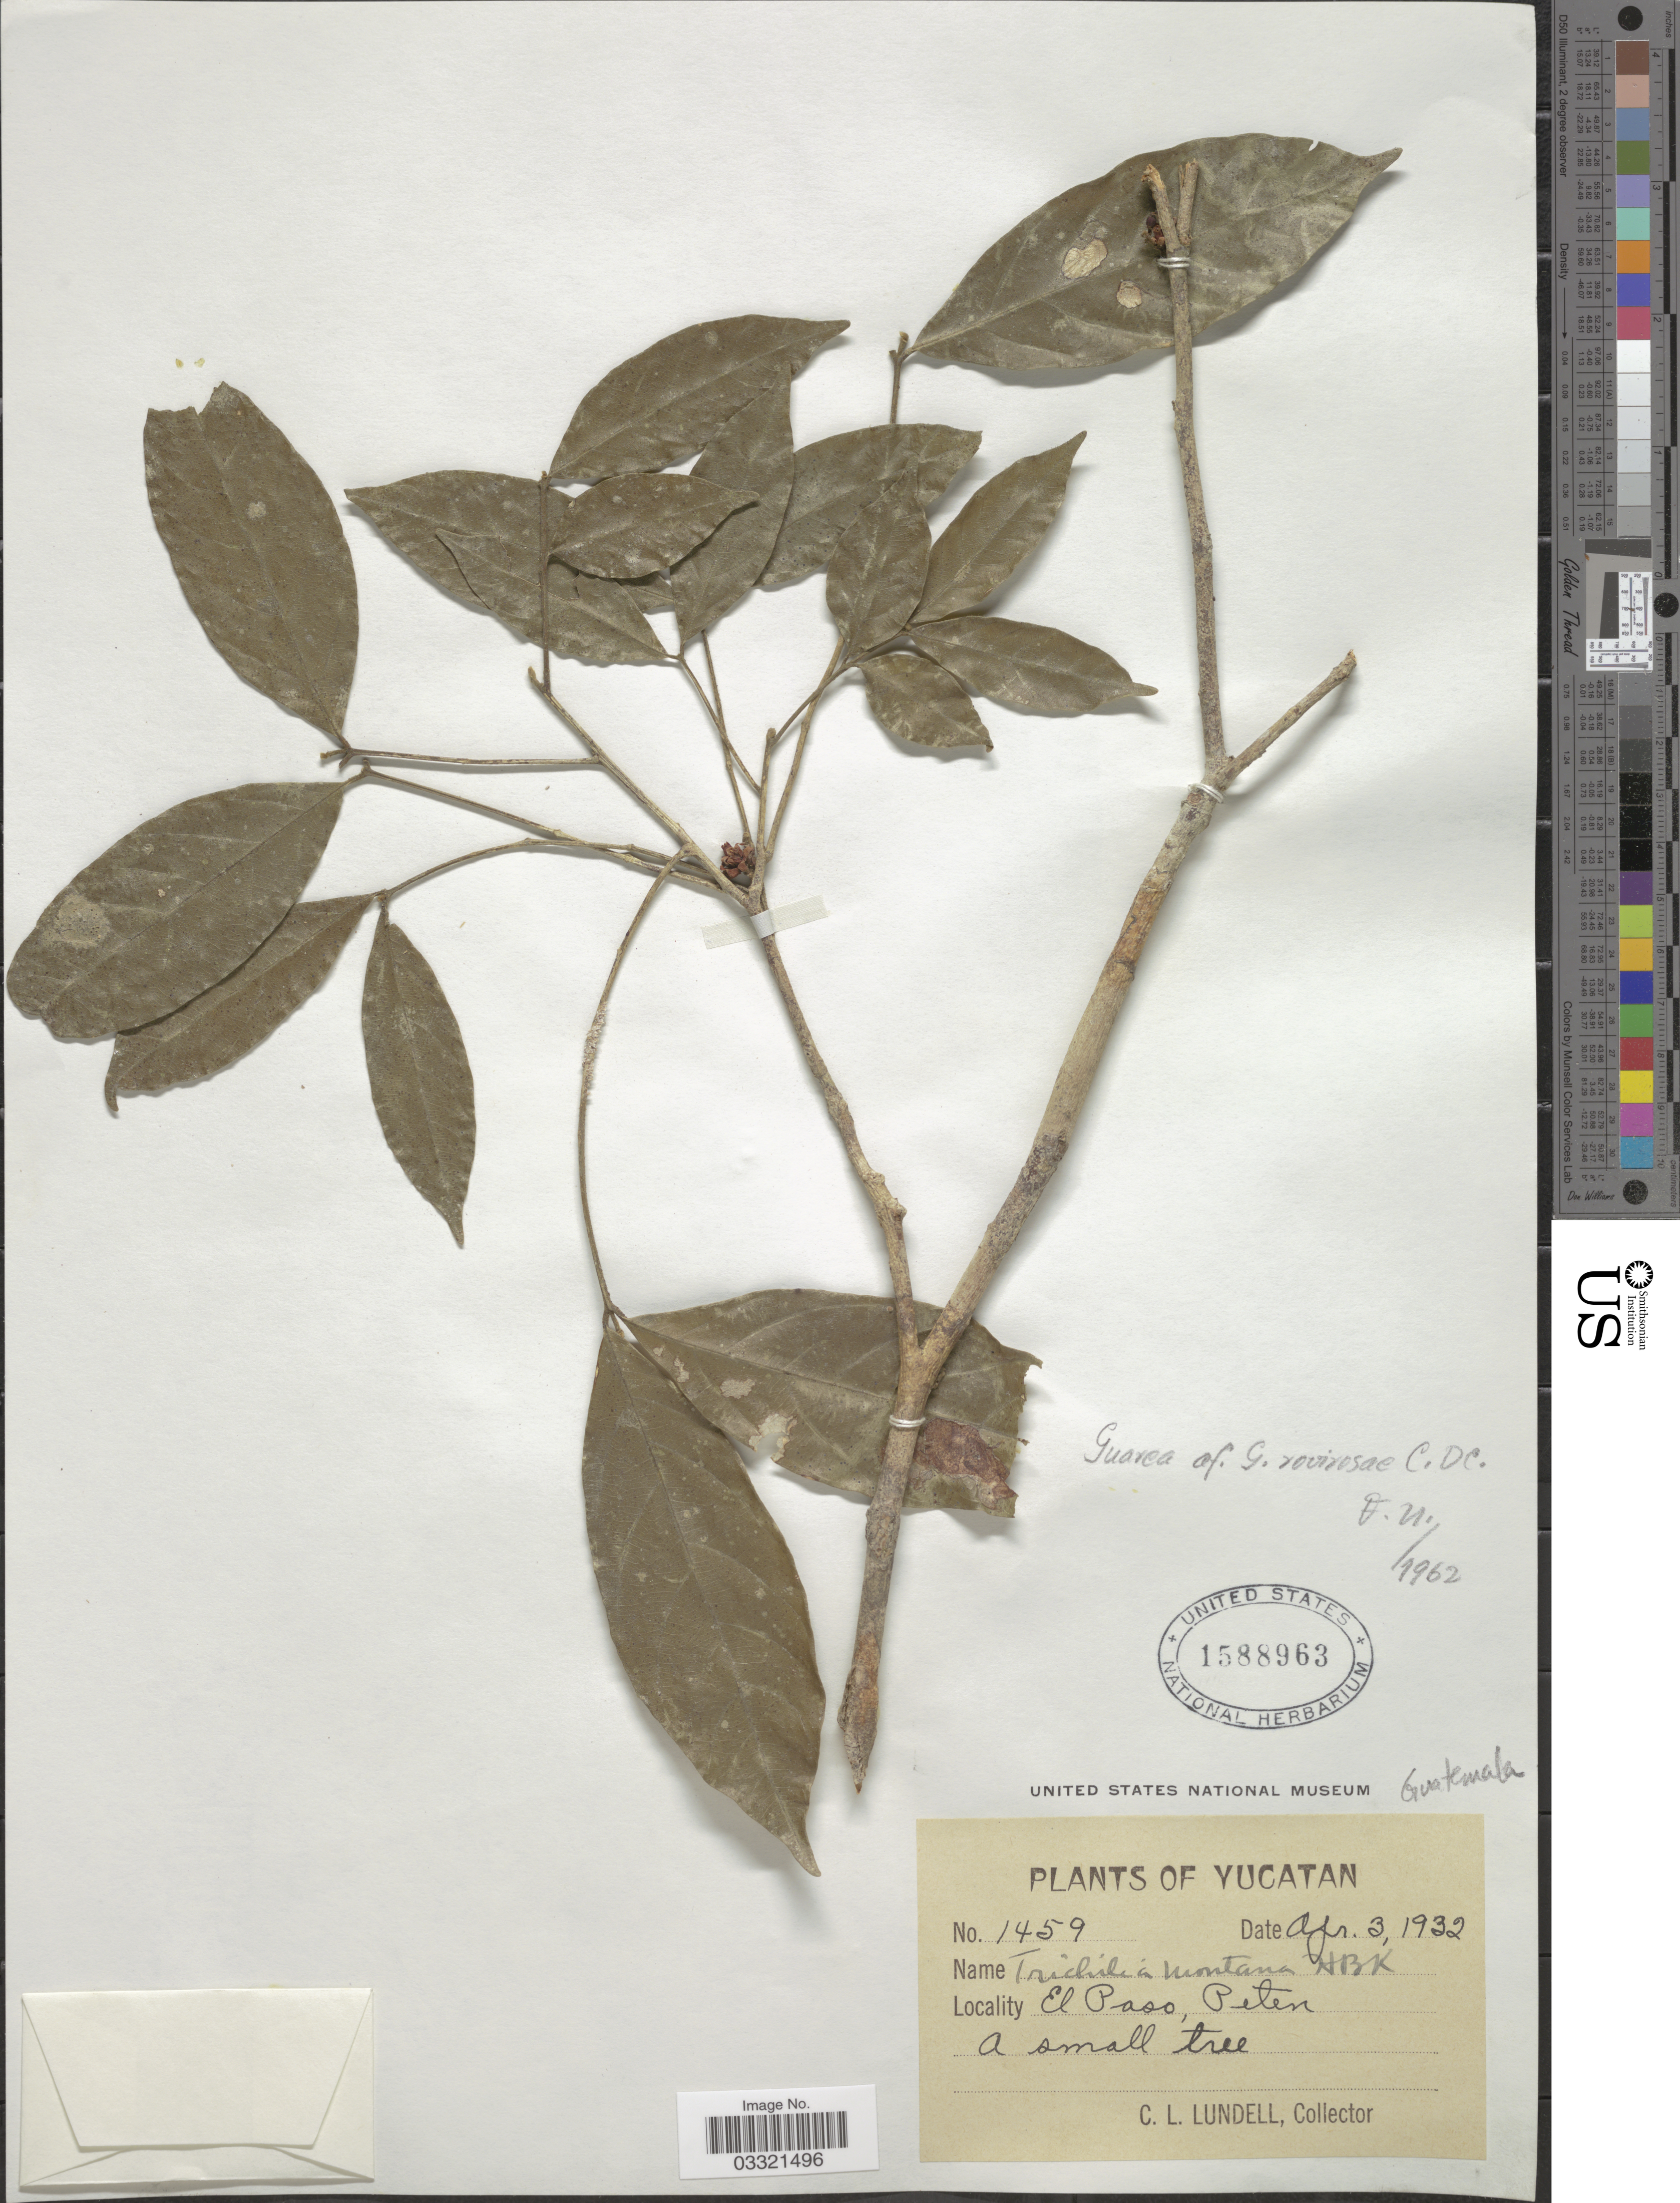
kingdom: Plantae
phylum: Tracheophyta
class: Magnoliopsida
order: Sapindales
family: Meliaceae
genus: Guarea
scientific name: Guarea rovirosae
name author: C. DC.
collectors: C. L. Lundell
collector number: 1459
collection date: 1932-04-03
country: Guatemala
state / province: El Petén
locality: El Paso, Peten.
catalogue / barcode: US 1588963